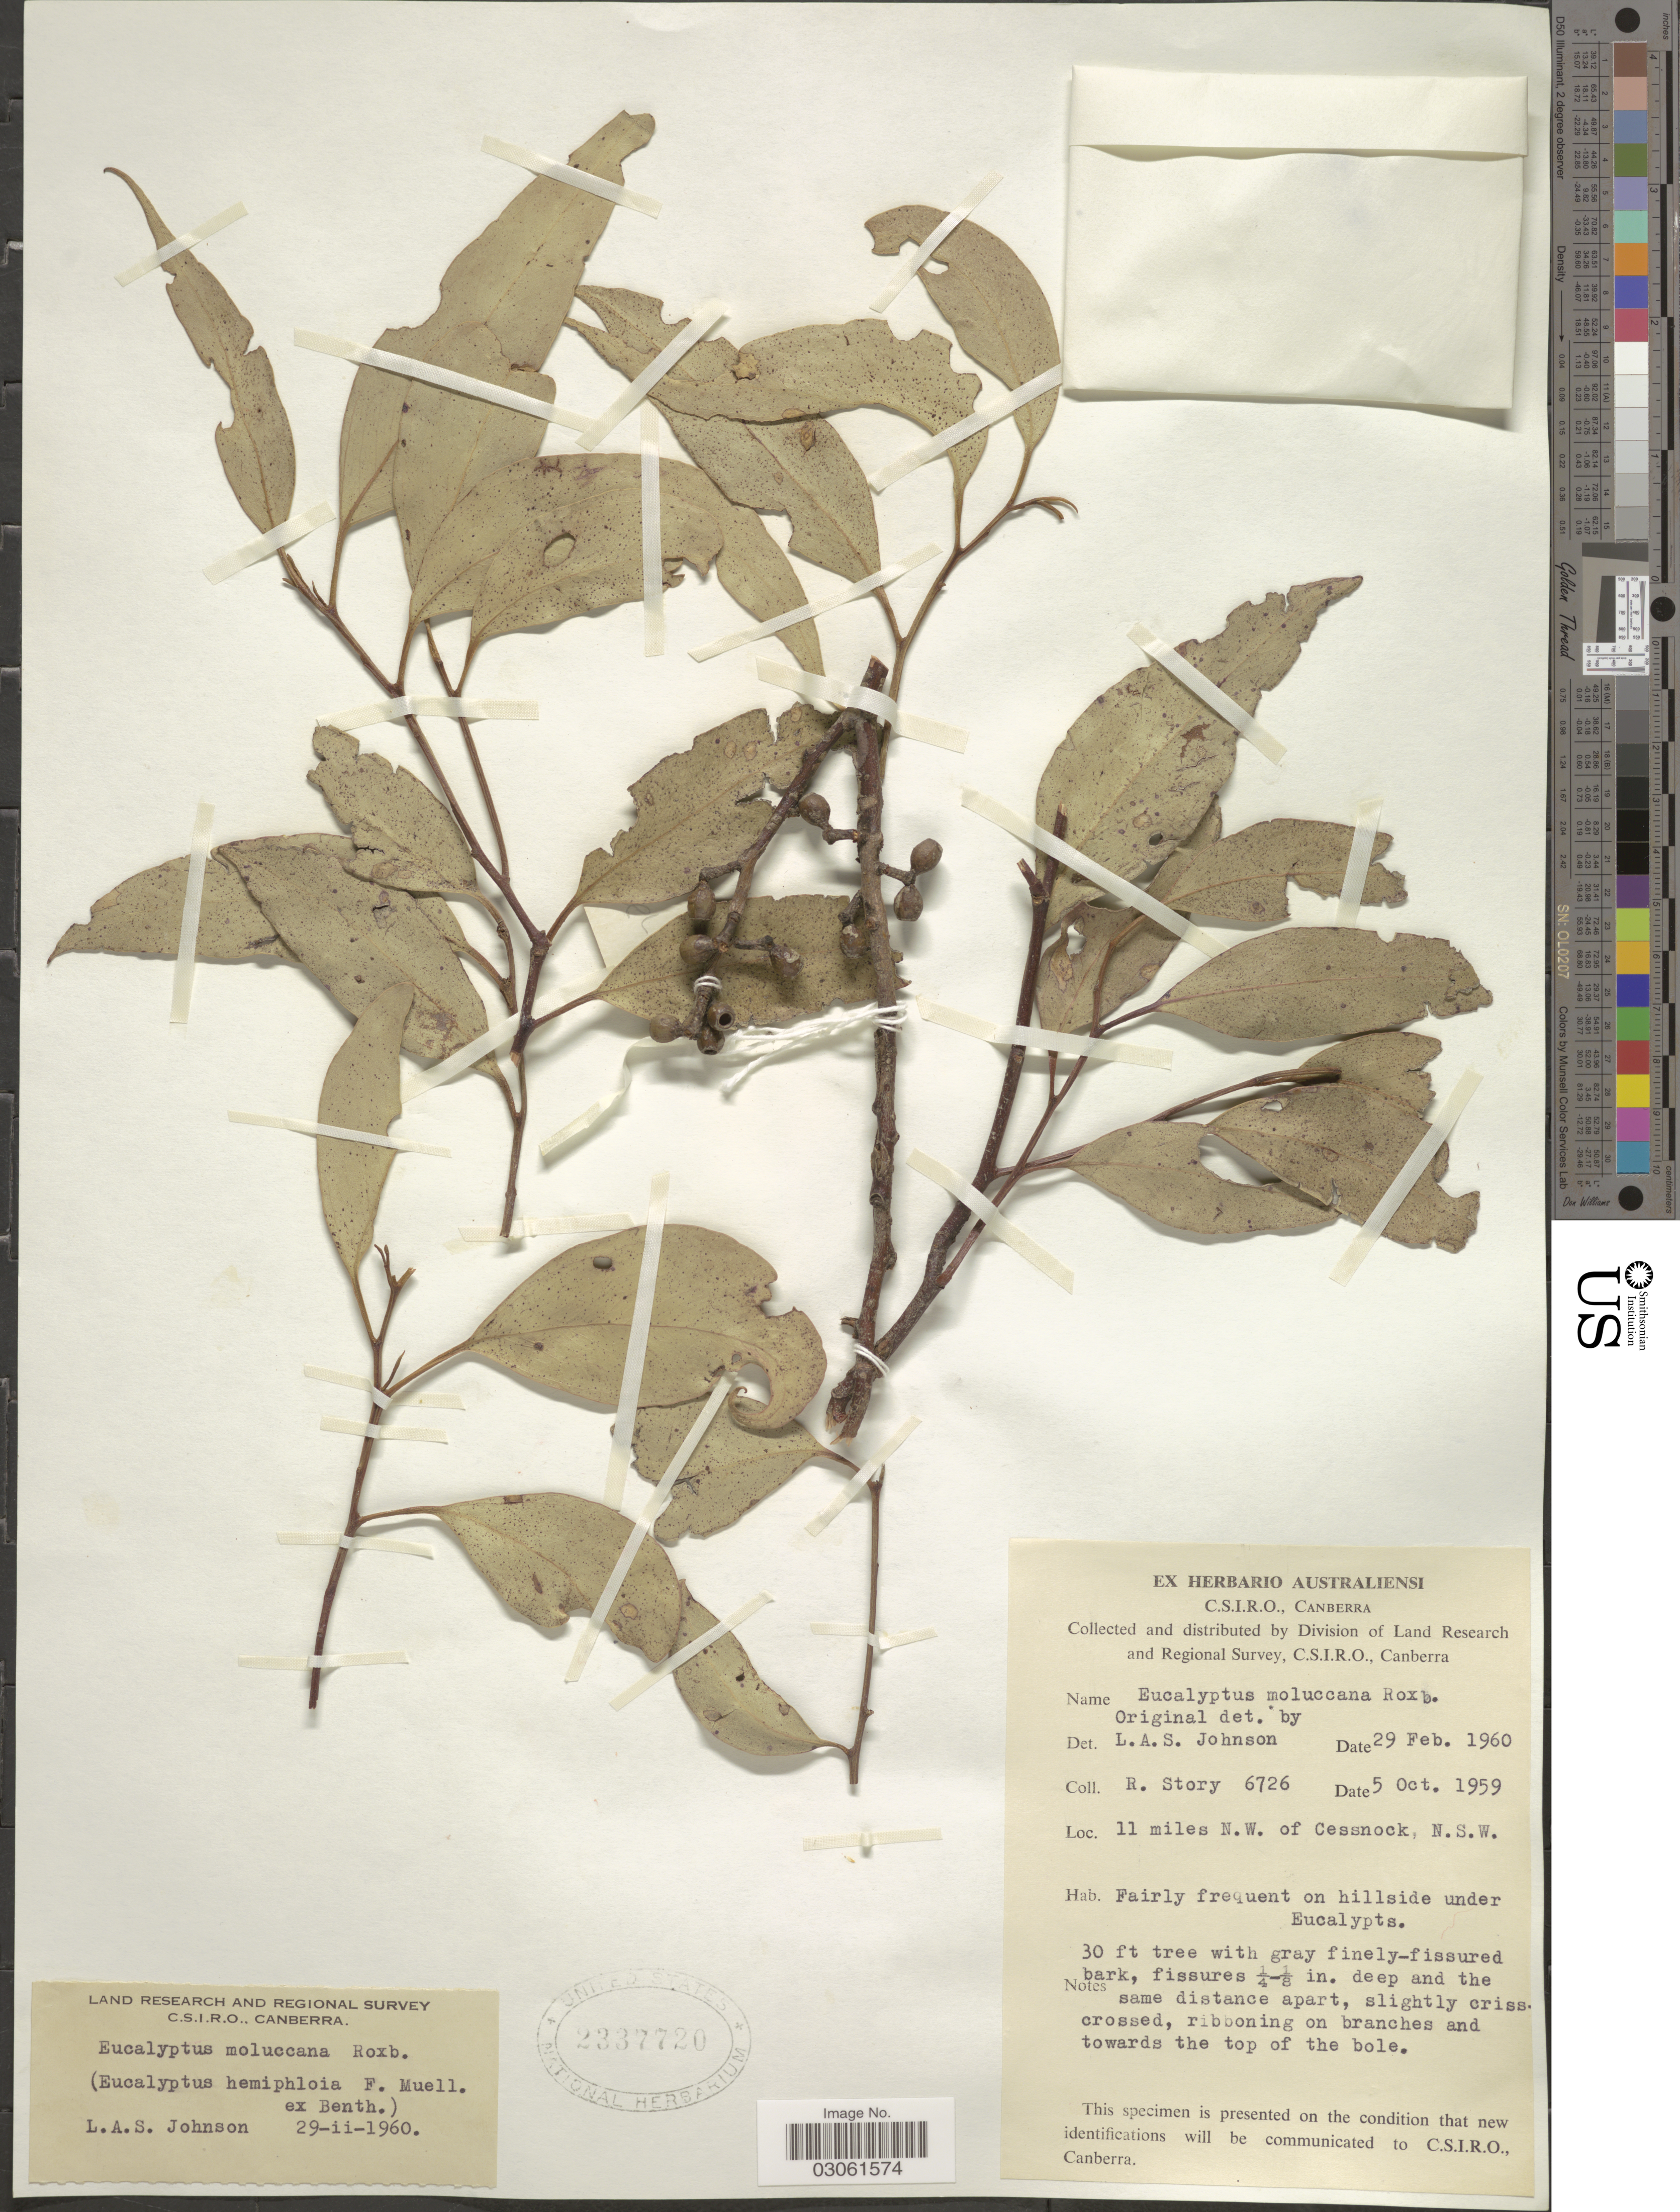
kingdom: Plantae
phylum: Tracheophyta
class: Magnoliopsida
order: Myrtales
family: Myrtaceae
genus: Eucalyptus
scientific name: Eucalyptus moluccana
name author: Roxb.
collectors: R. Story & L. A. S. Johnson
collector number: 6726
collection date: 1959-10-05/1960-11-29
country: Australia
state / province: New South Wales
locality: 11 miles N. W. of Cessnock, N. S. W.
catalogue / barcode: US 2337720